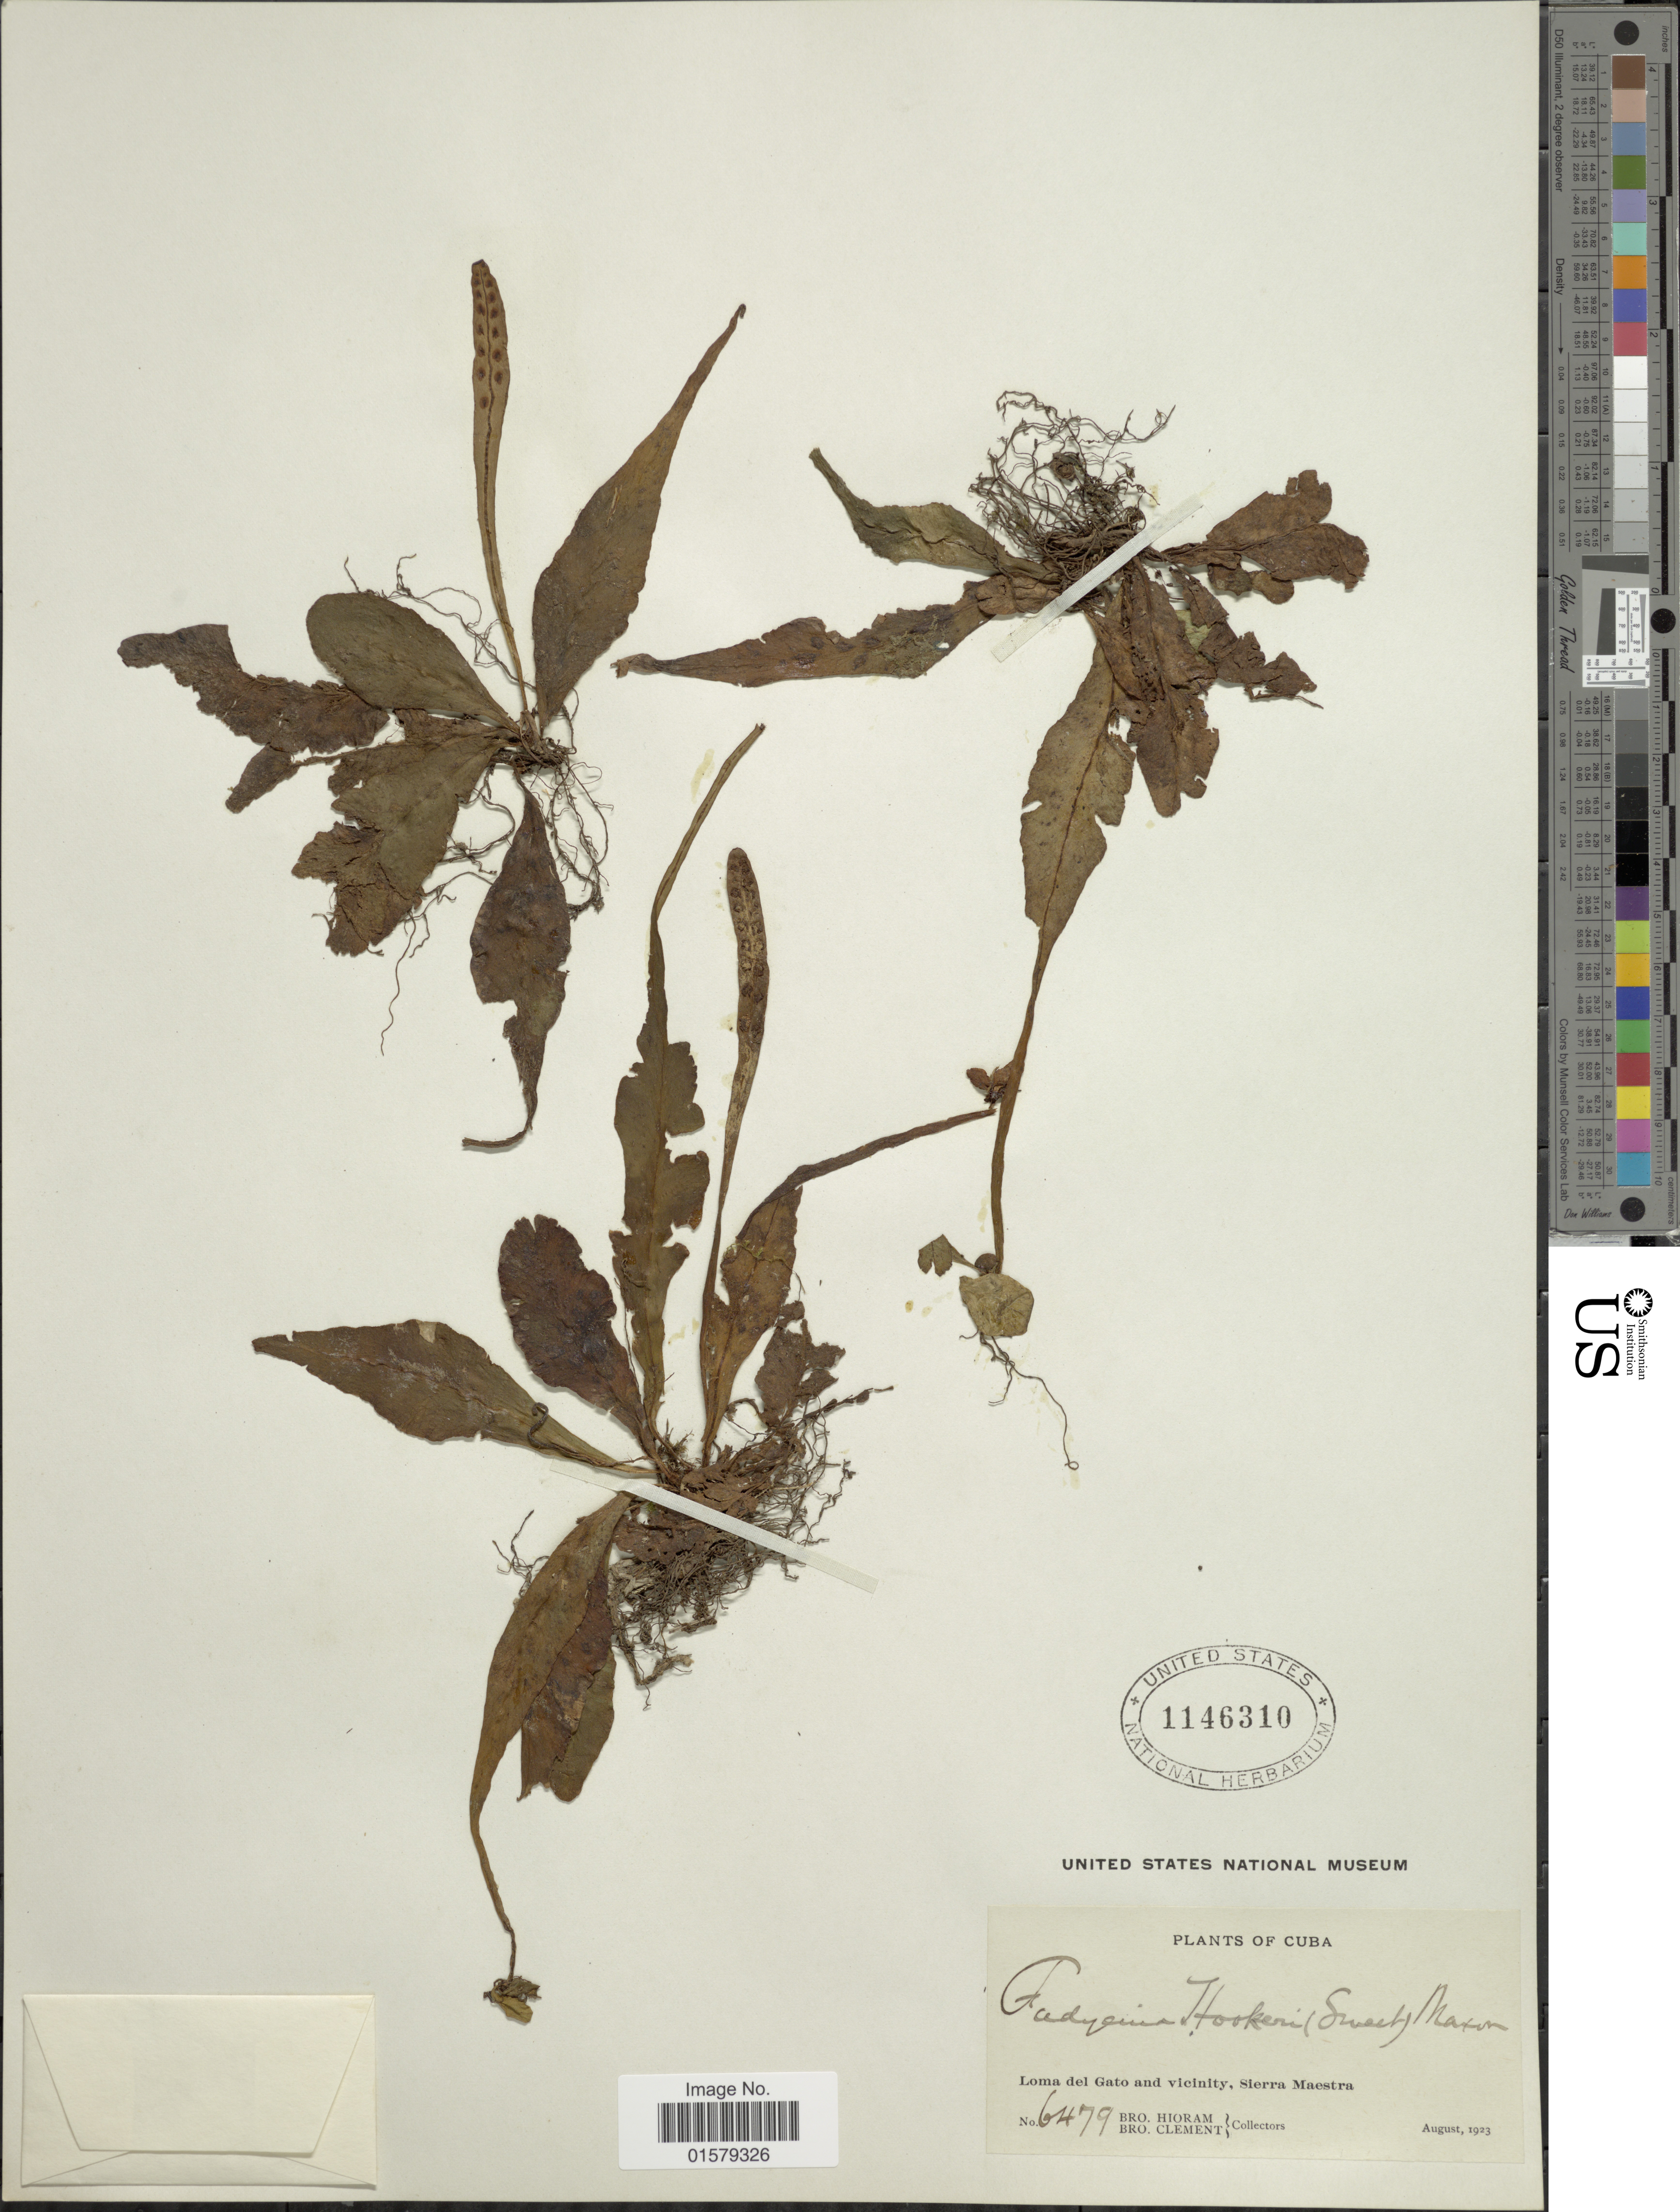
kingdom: Plantae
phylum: Tracheophyta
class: Polypodiopsida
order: Polypodiales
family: Tectariaceae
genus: Tectaria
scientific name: Tectaria hookeri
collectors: Bro. Hioram & B. Clement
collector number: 6479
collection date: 1923-08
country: Cuba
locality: Loma del Gato and vicinity, Sierra Maestra.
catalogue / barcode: US 1146310